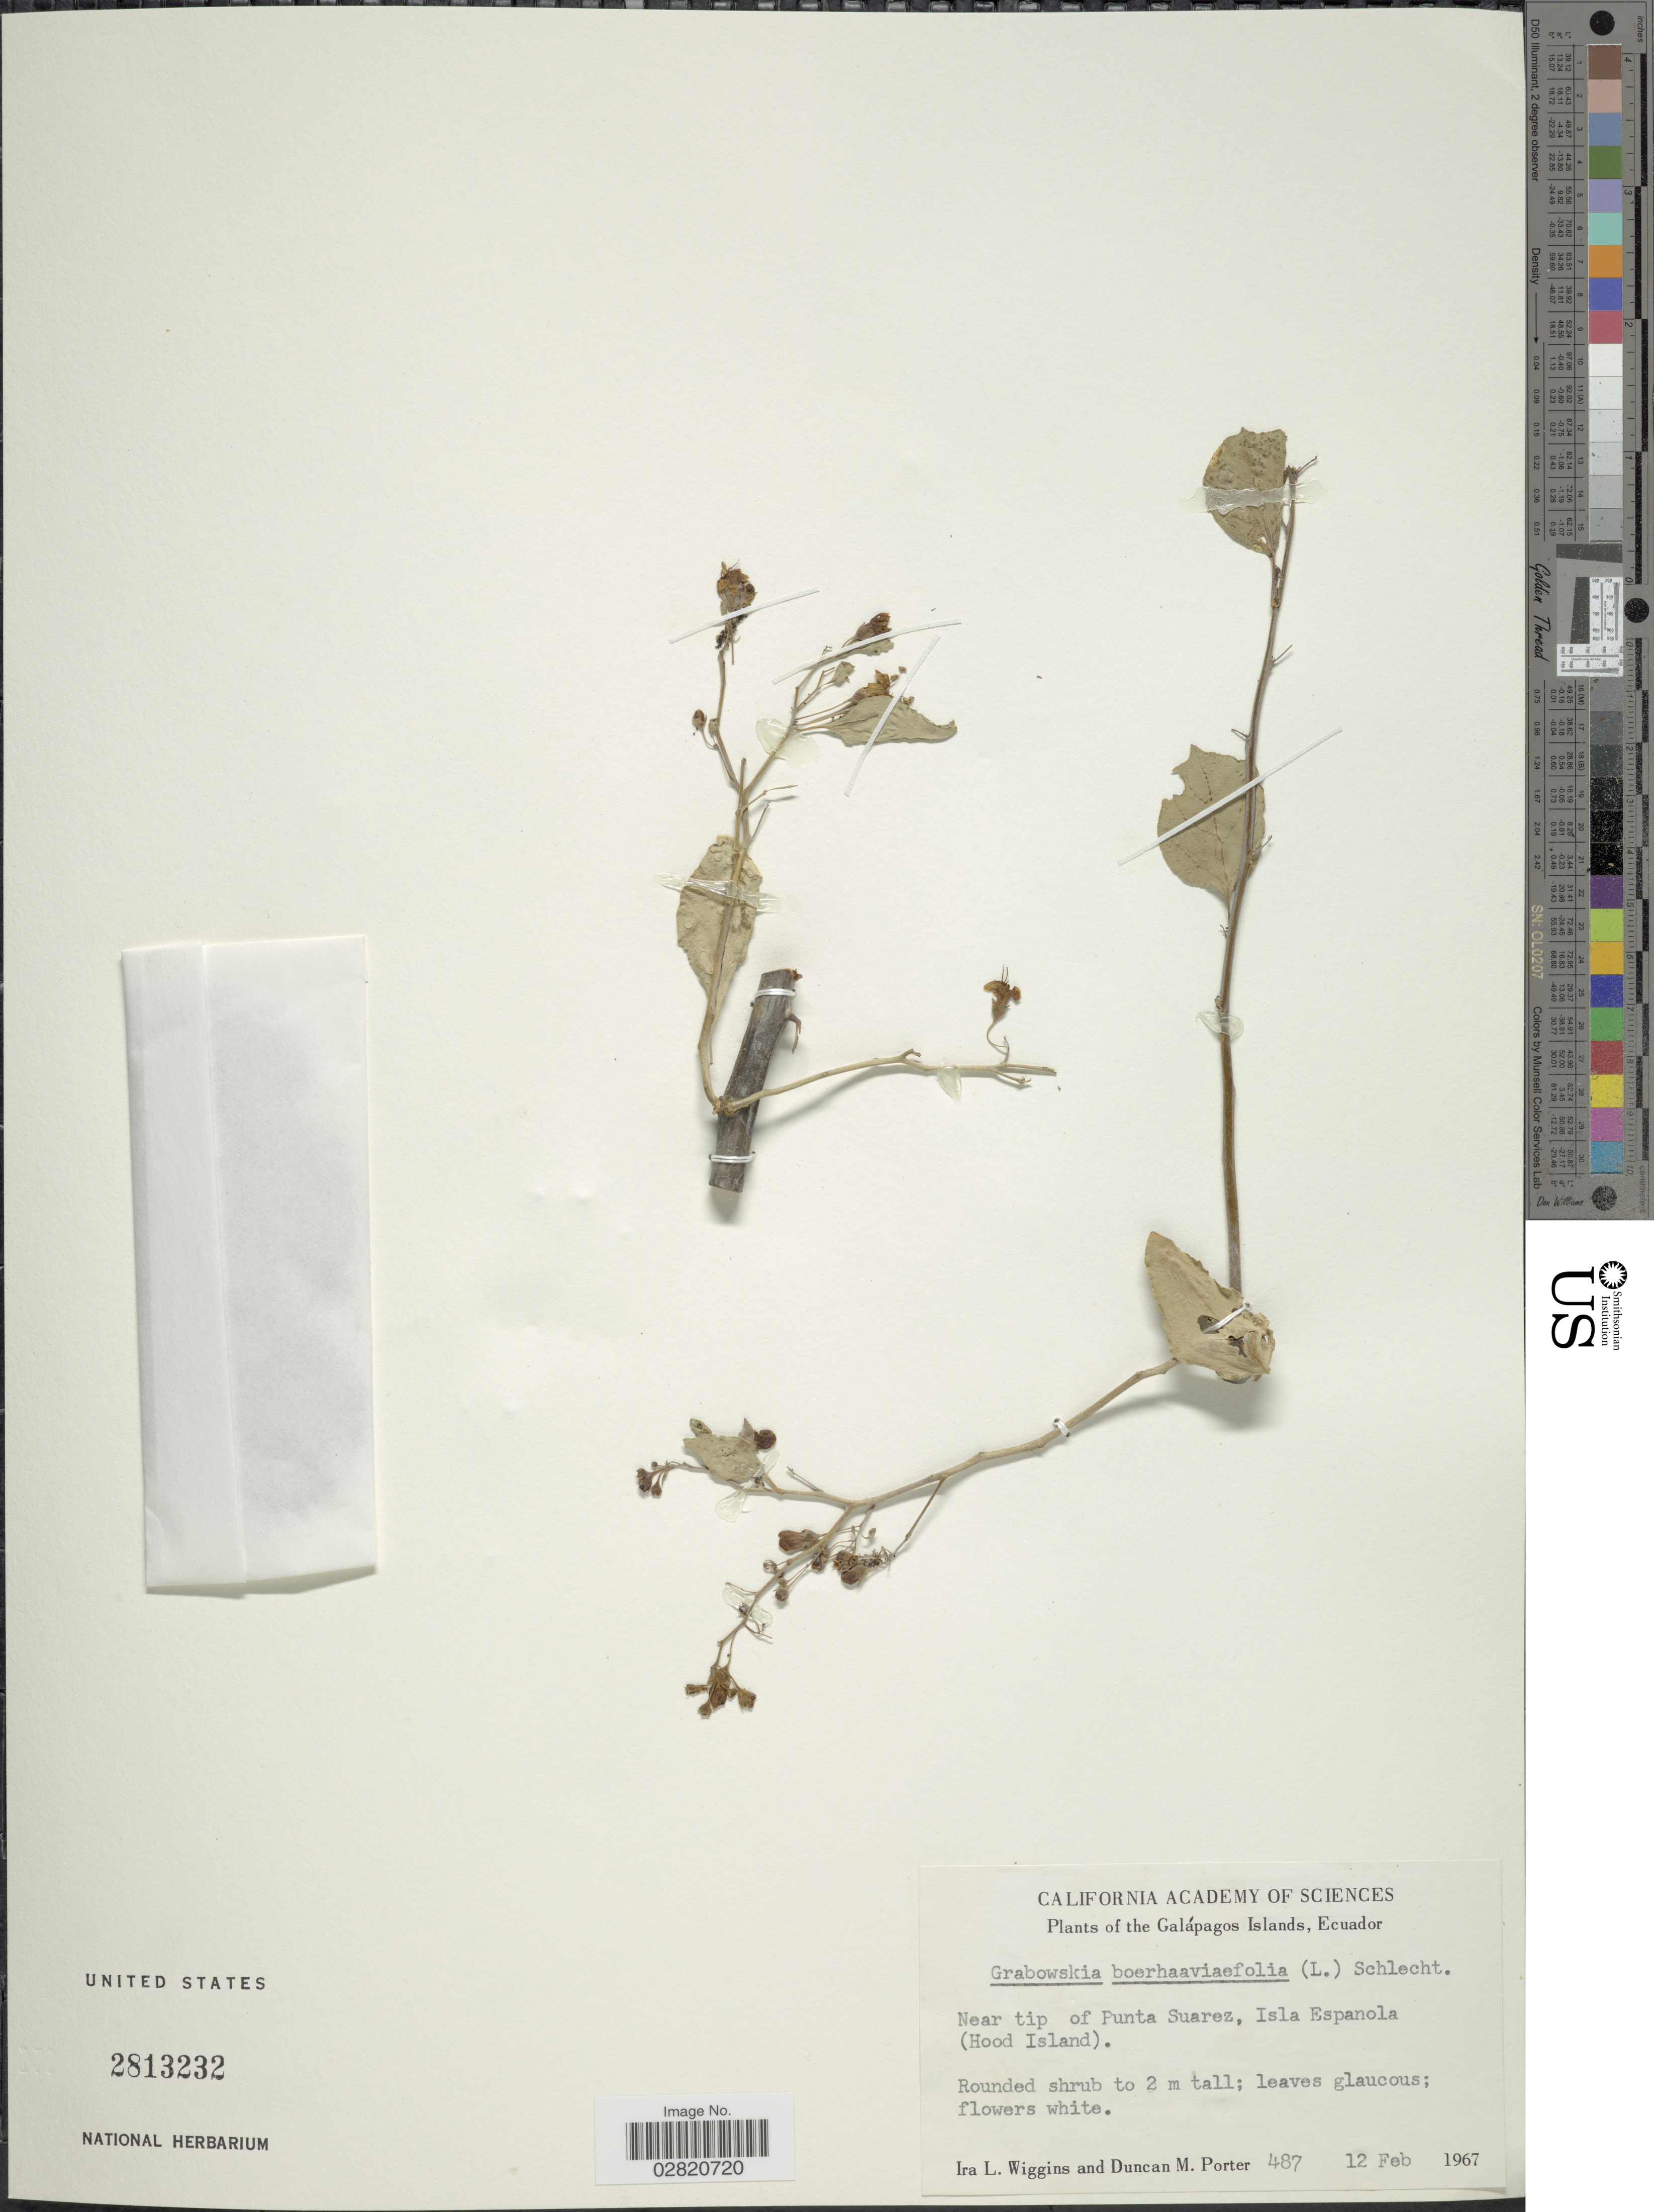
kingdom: Plantae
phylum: Tracheophyta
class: Magnoliopsida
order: Solanales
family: Solanaceae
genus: Grabowskia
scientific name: Grabowskia boerhaaviifolia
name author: Schltdl.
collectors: I. L. Wiggins & D. M. Porter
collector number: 487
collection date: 1967-02-12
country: Ecuador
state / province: Colón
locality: The Galápagos Islands. Near tip of Punta Suarez, Isla Espanola (Hood Island).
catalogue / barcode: US 2813232